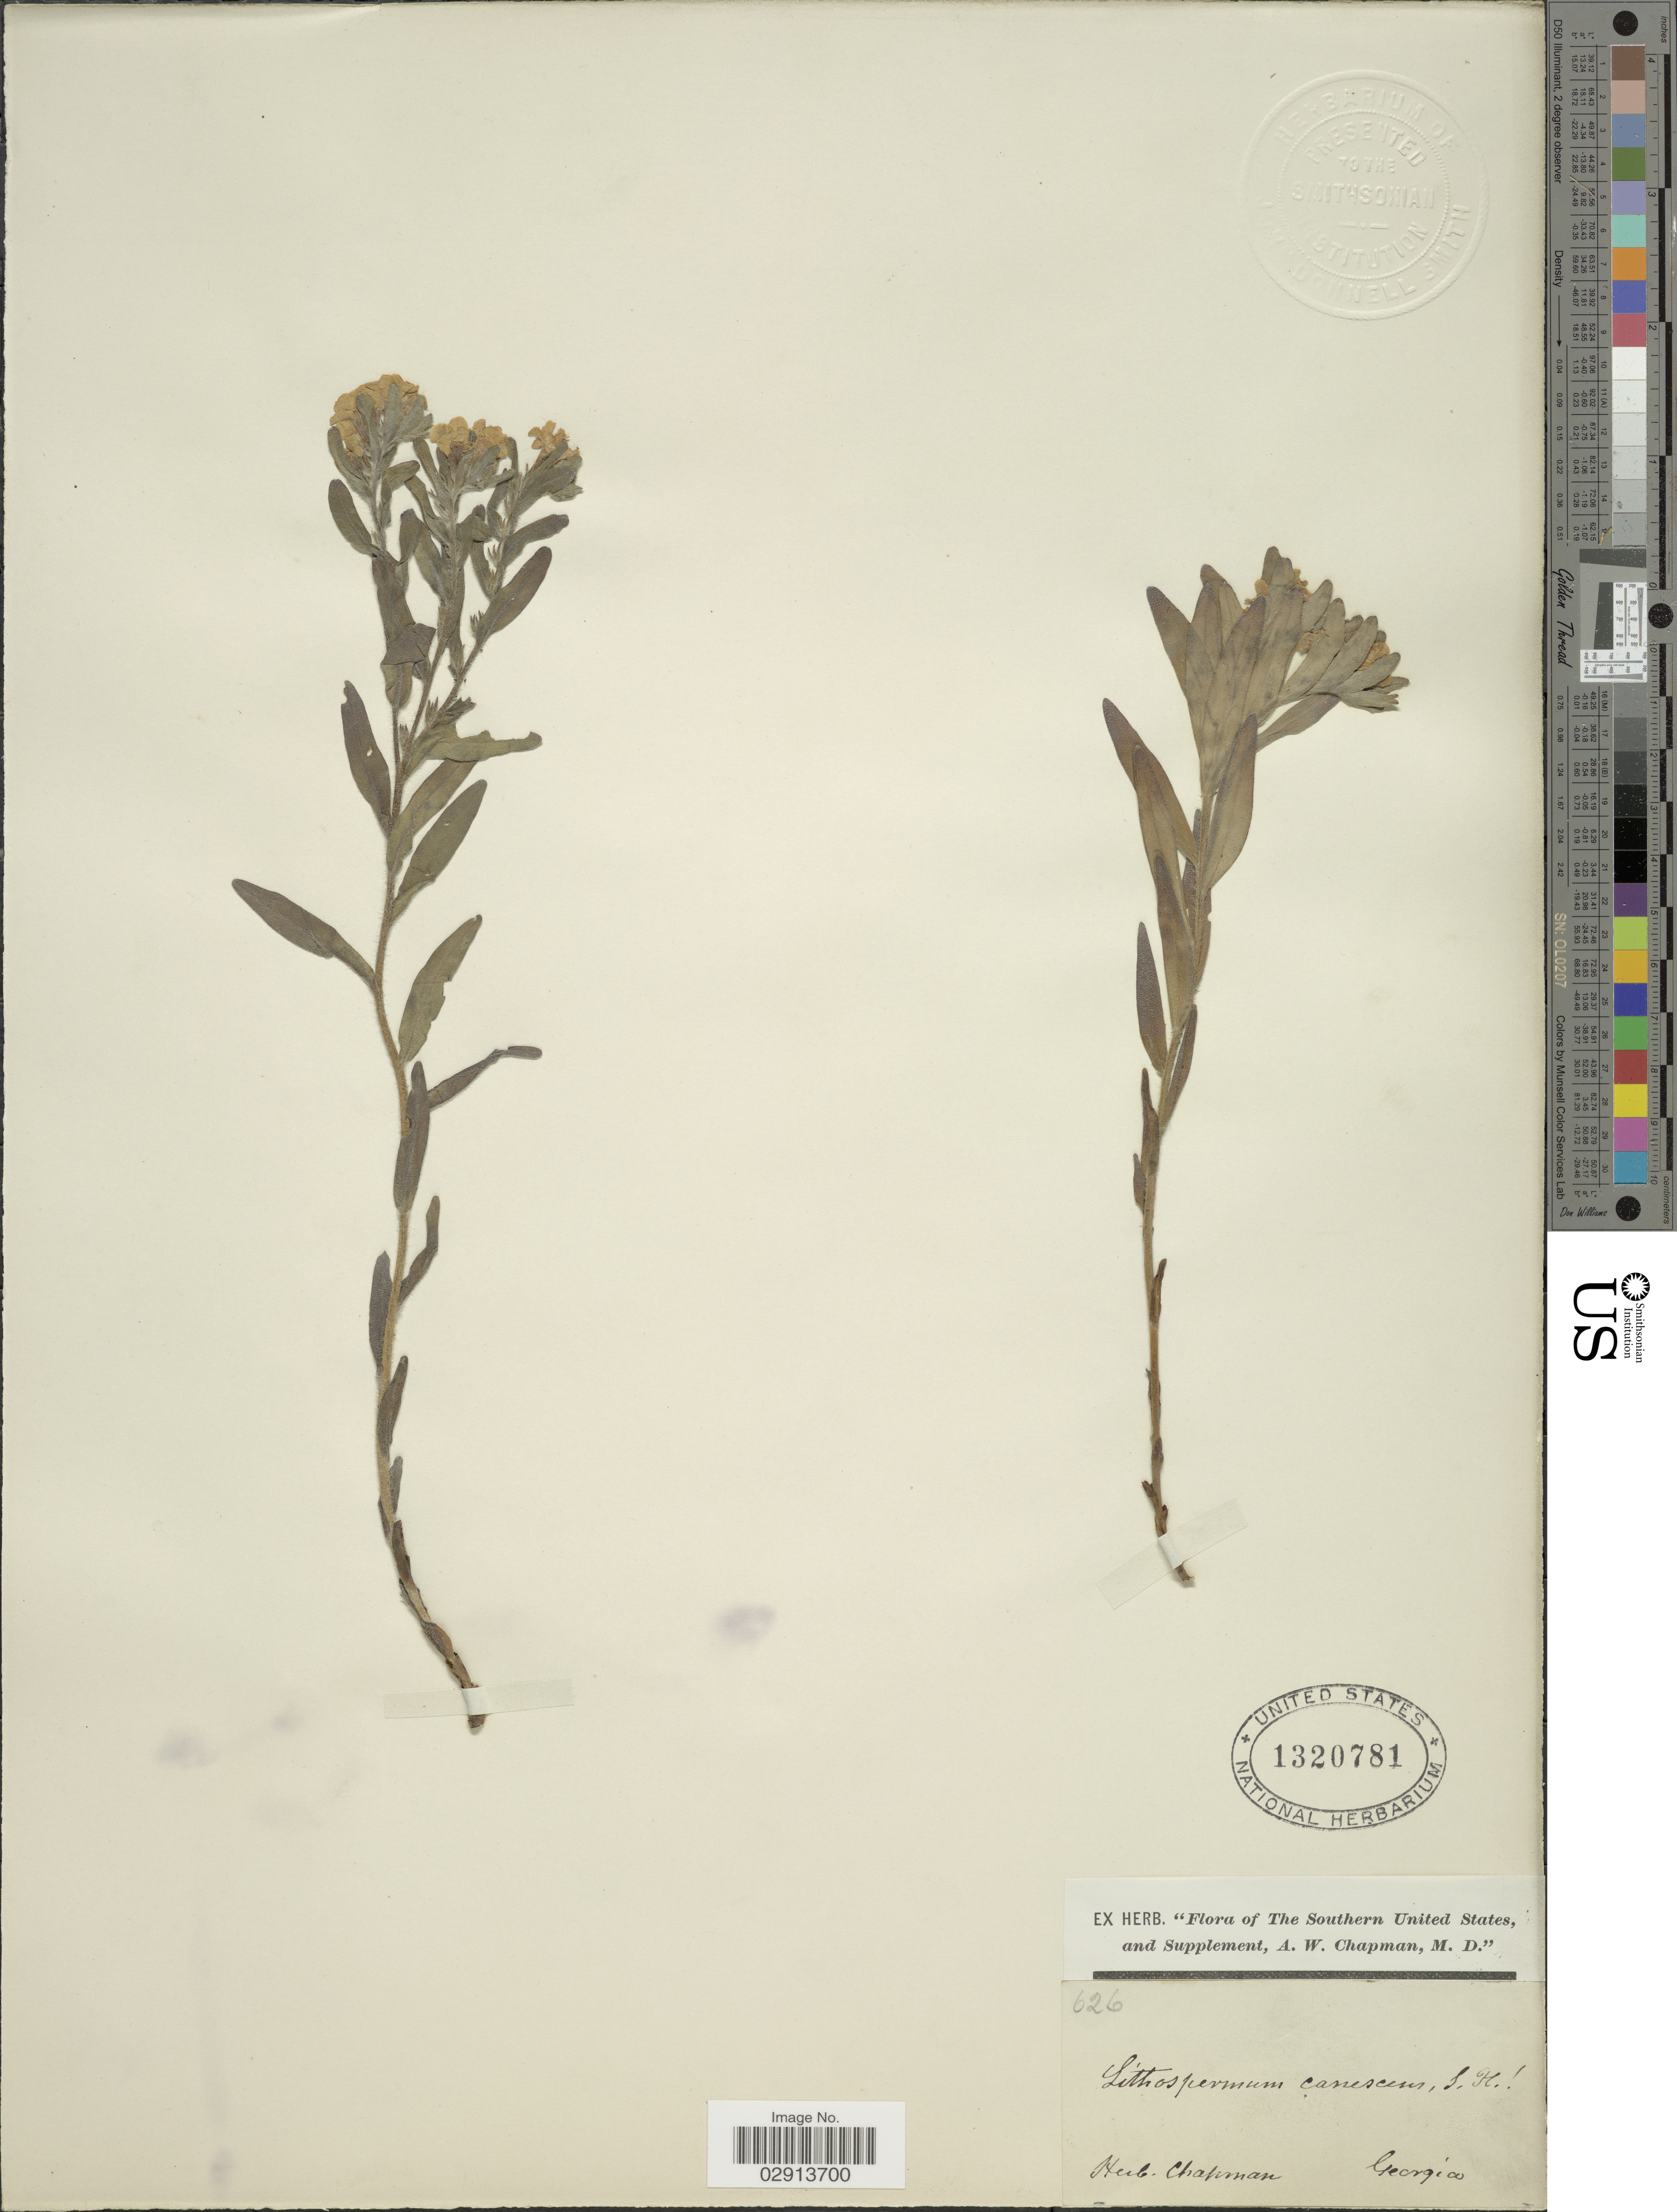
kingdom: Plantae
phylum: Tracheophyta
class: Magnoliopsida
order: Boraginales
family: Boraginaceae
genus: Lithospermum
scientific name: Lithospermum canescens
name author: (Michx.) Lehm.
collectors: ex herb. Chapman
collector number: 626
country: United States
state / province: Georgia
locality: The Southern United Staes. Georgia.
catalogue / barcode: US 1320781